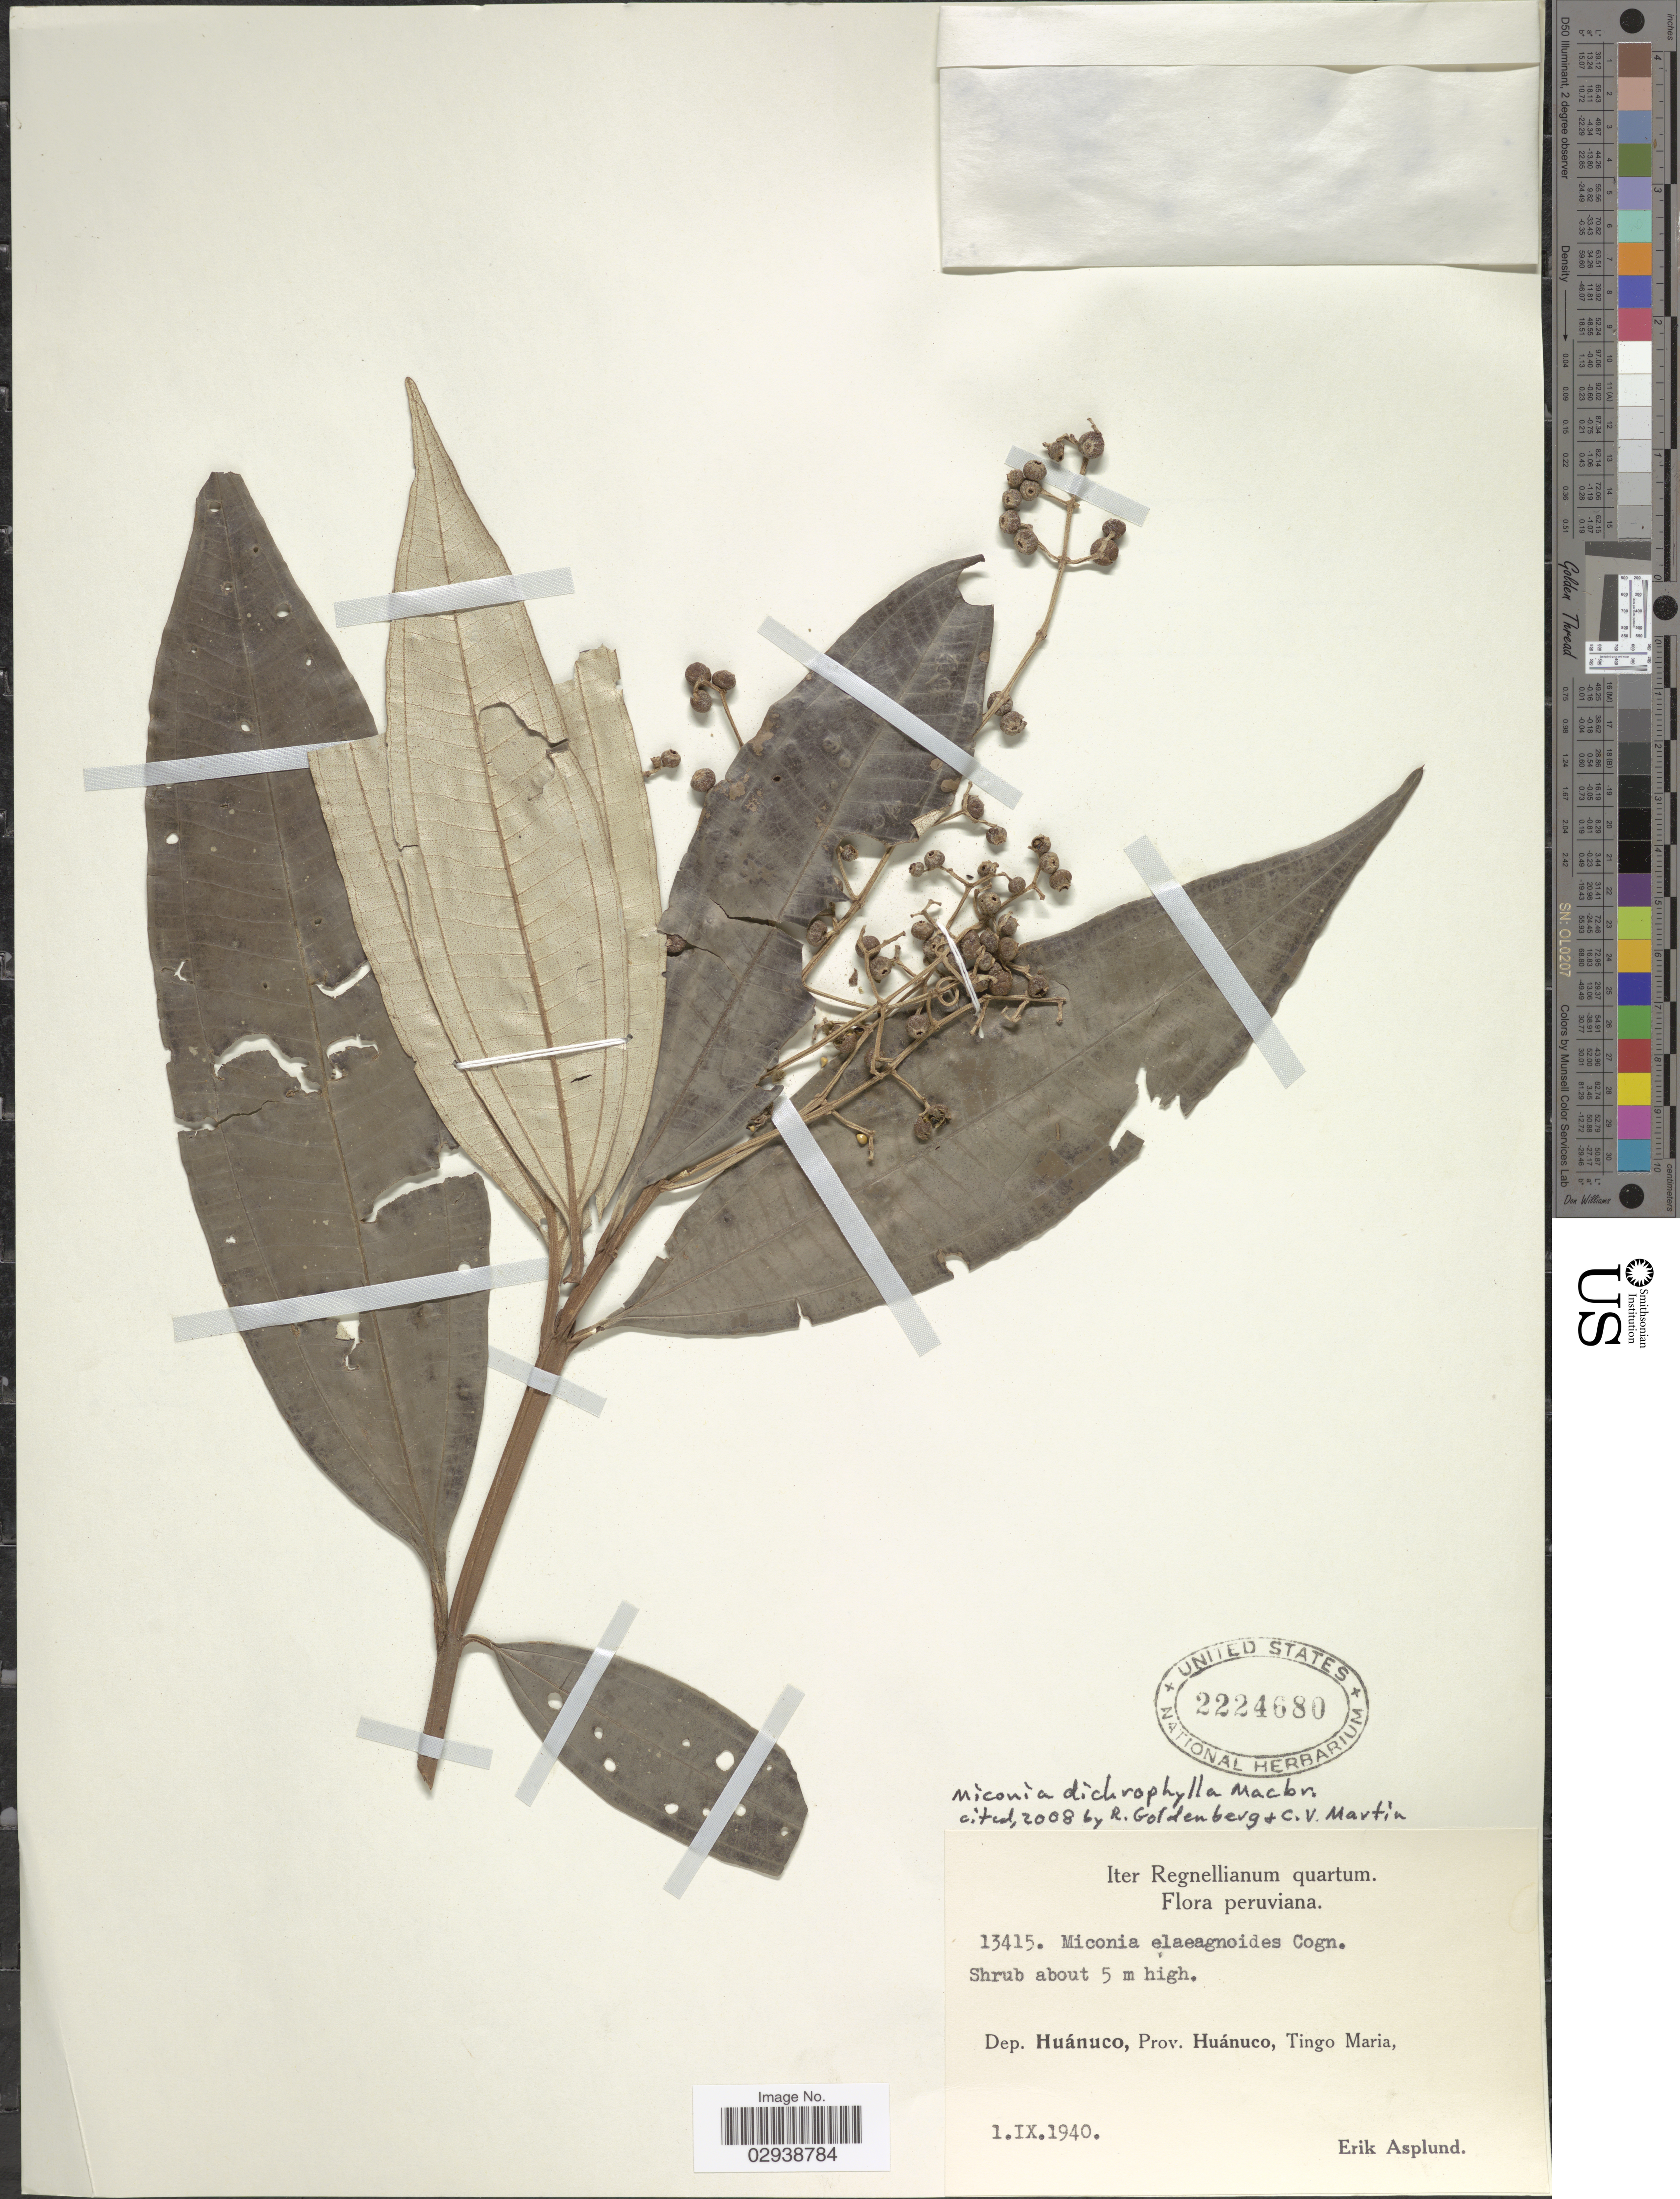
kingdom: Plantae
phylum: Tracheophyta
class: Magnoliopsida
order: Myrtales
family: Melastomataceae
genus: Miconia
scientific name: Miconia dichrophylla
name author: J.F. Macbr.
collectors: E. Asplund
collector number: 13415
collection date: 1940-09-01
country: Peru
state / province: Huánuco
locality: Dep. Huánuco, Prov. Huánuco, Tingo Maria.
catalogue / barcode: US 2224680